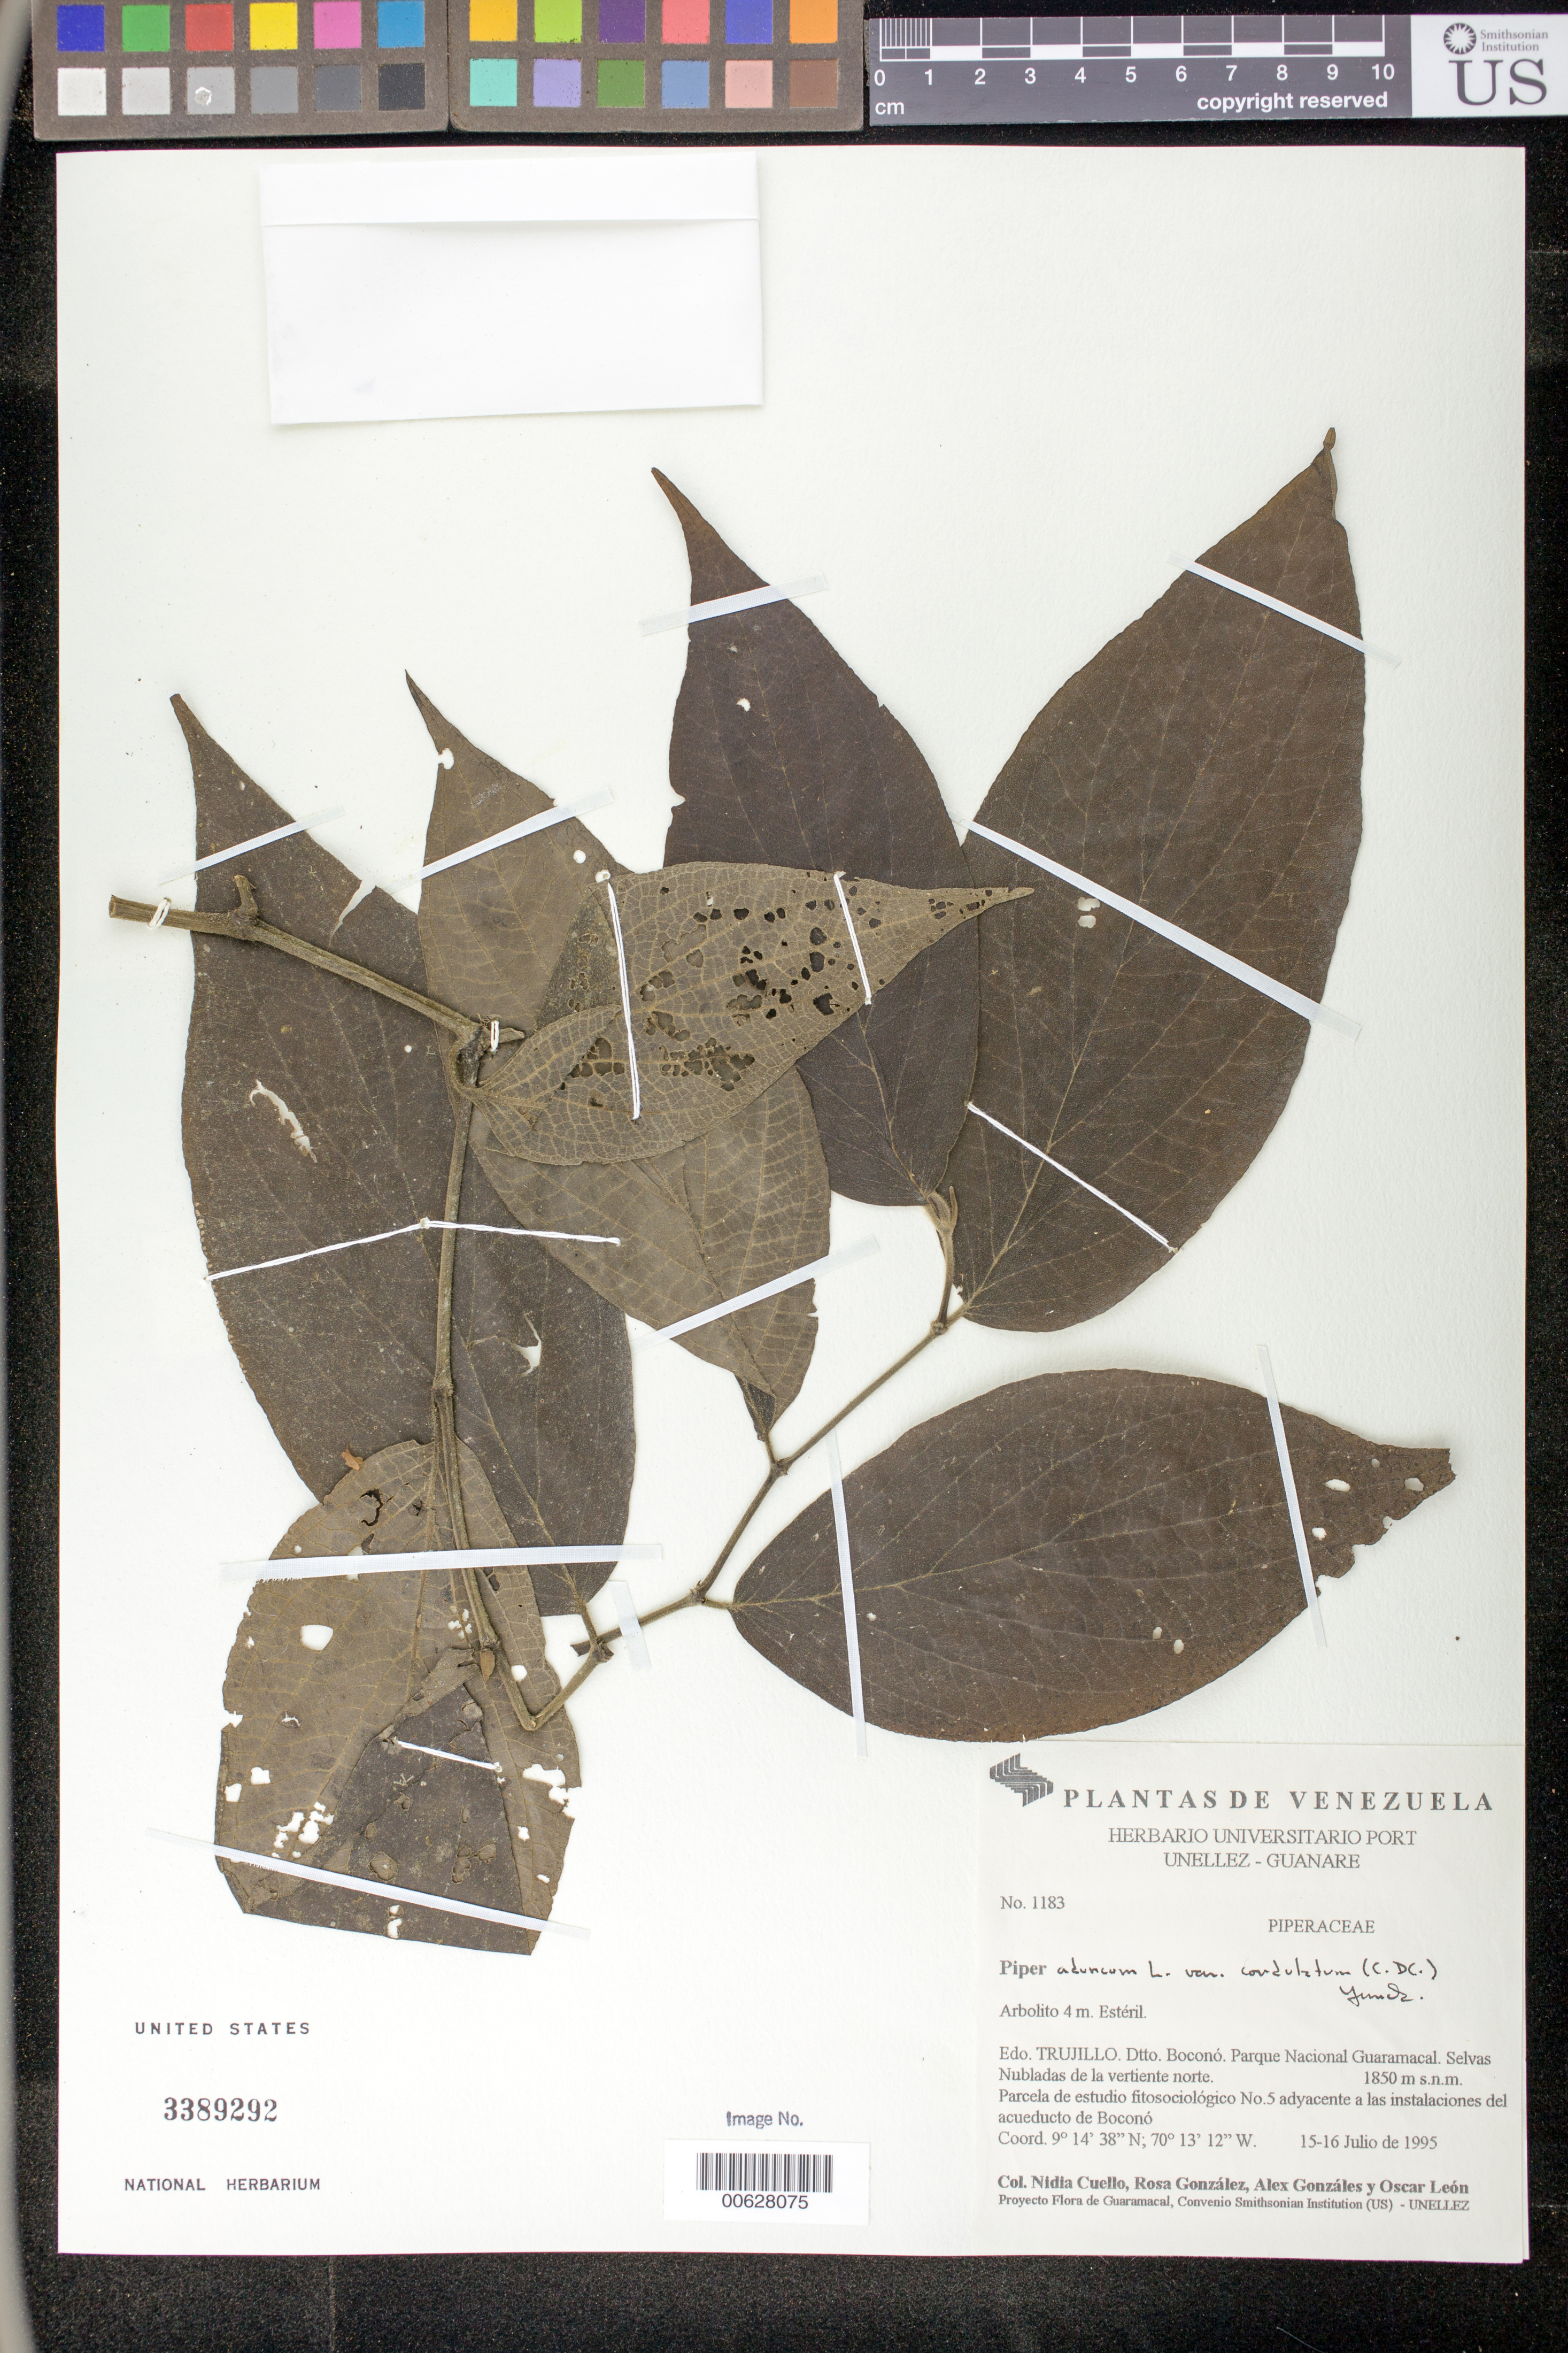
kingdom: Plantae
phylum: Tracheophyta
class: Magnoliopsida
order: Piperales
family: Piperaceae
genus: Piper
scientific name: Piper aduncum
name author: L.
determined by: Dorr, L. J., (BOT), Smithsonian Institution - National Museum of Natural History (UNITED STATES)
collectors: N. L. Cuello, R. González, A. Gonzáles & O. León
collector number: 1183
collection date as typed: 15 Jul 1995 to 16 Jul 1995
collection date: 1995-07-15/1995-07-16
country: Venezuela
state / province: Trujillo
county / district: Boconó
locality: Parque Nacional Guaramacal. Vertiente N, adyacente a las instalaciones del acueducto de Boconó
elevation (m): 1850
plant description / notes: PORT, US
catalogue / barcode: US 3389292